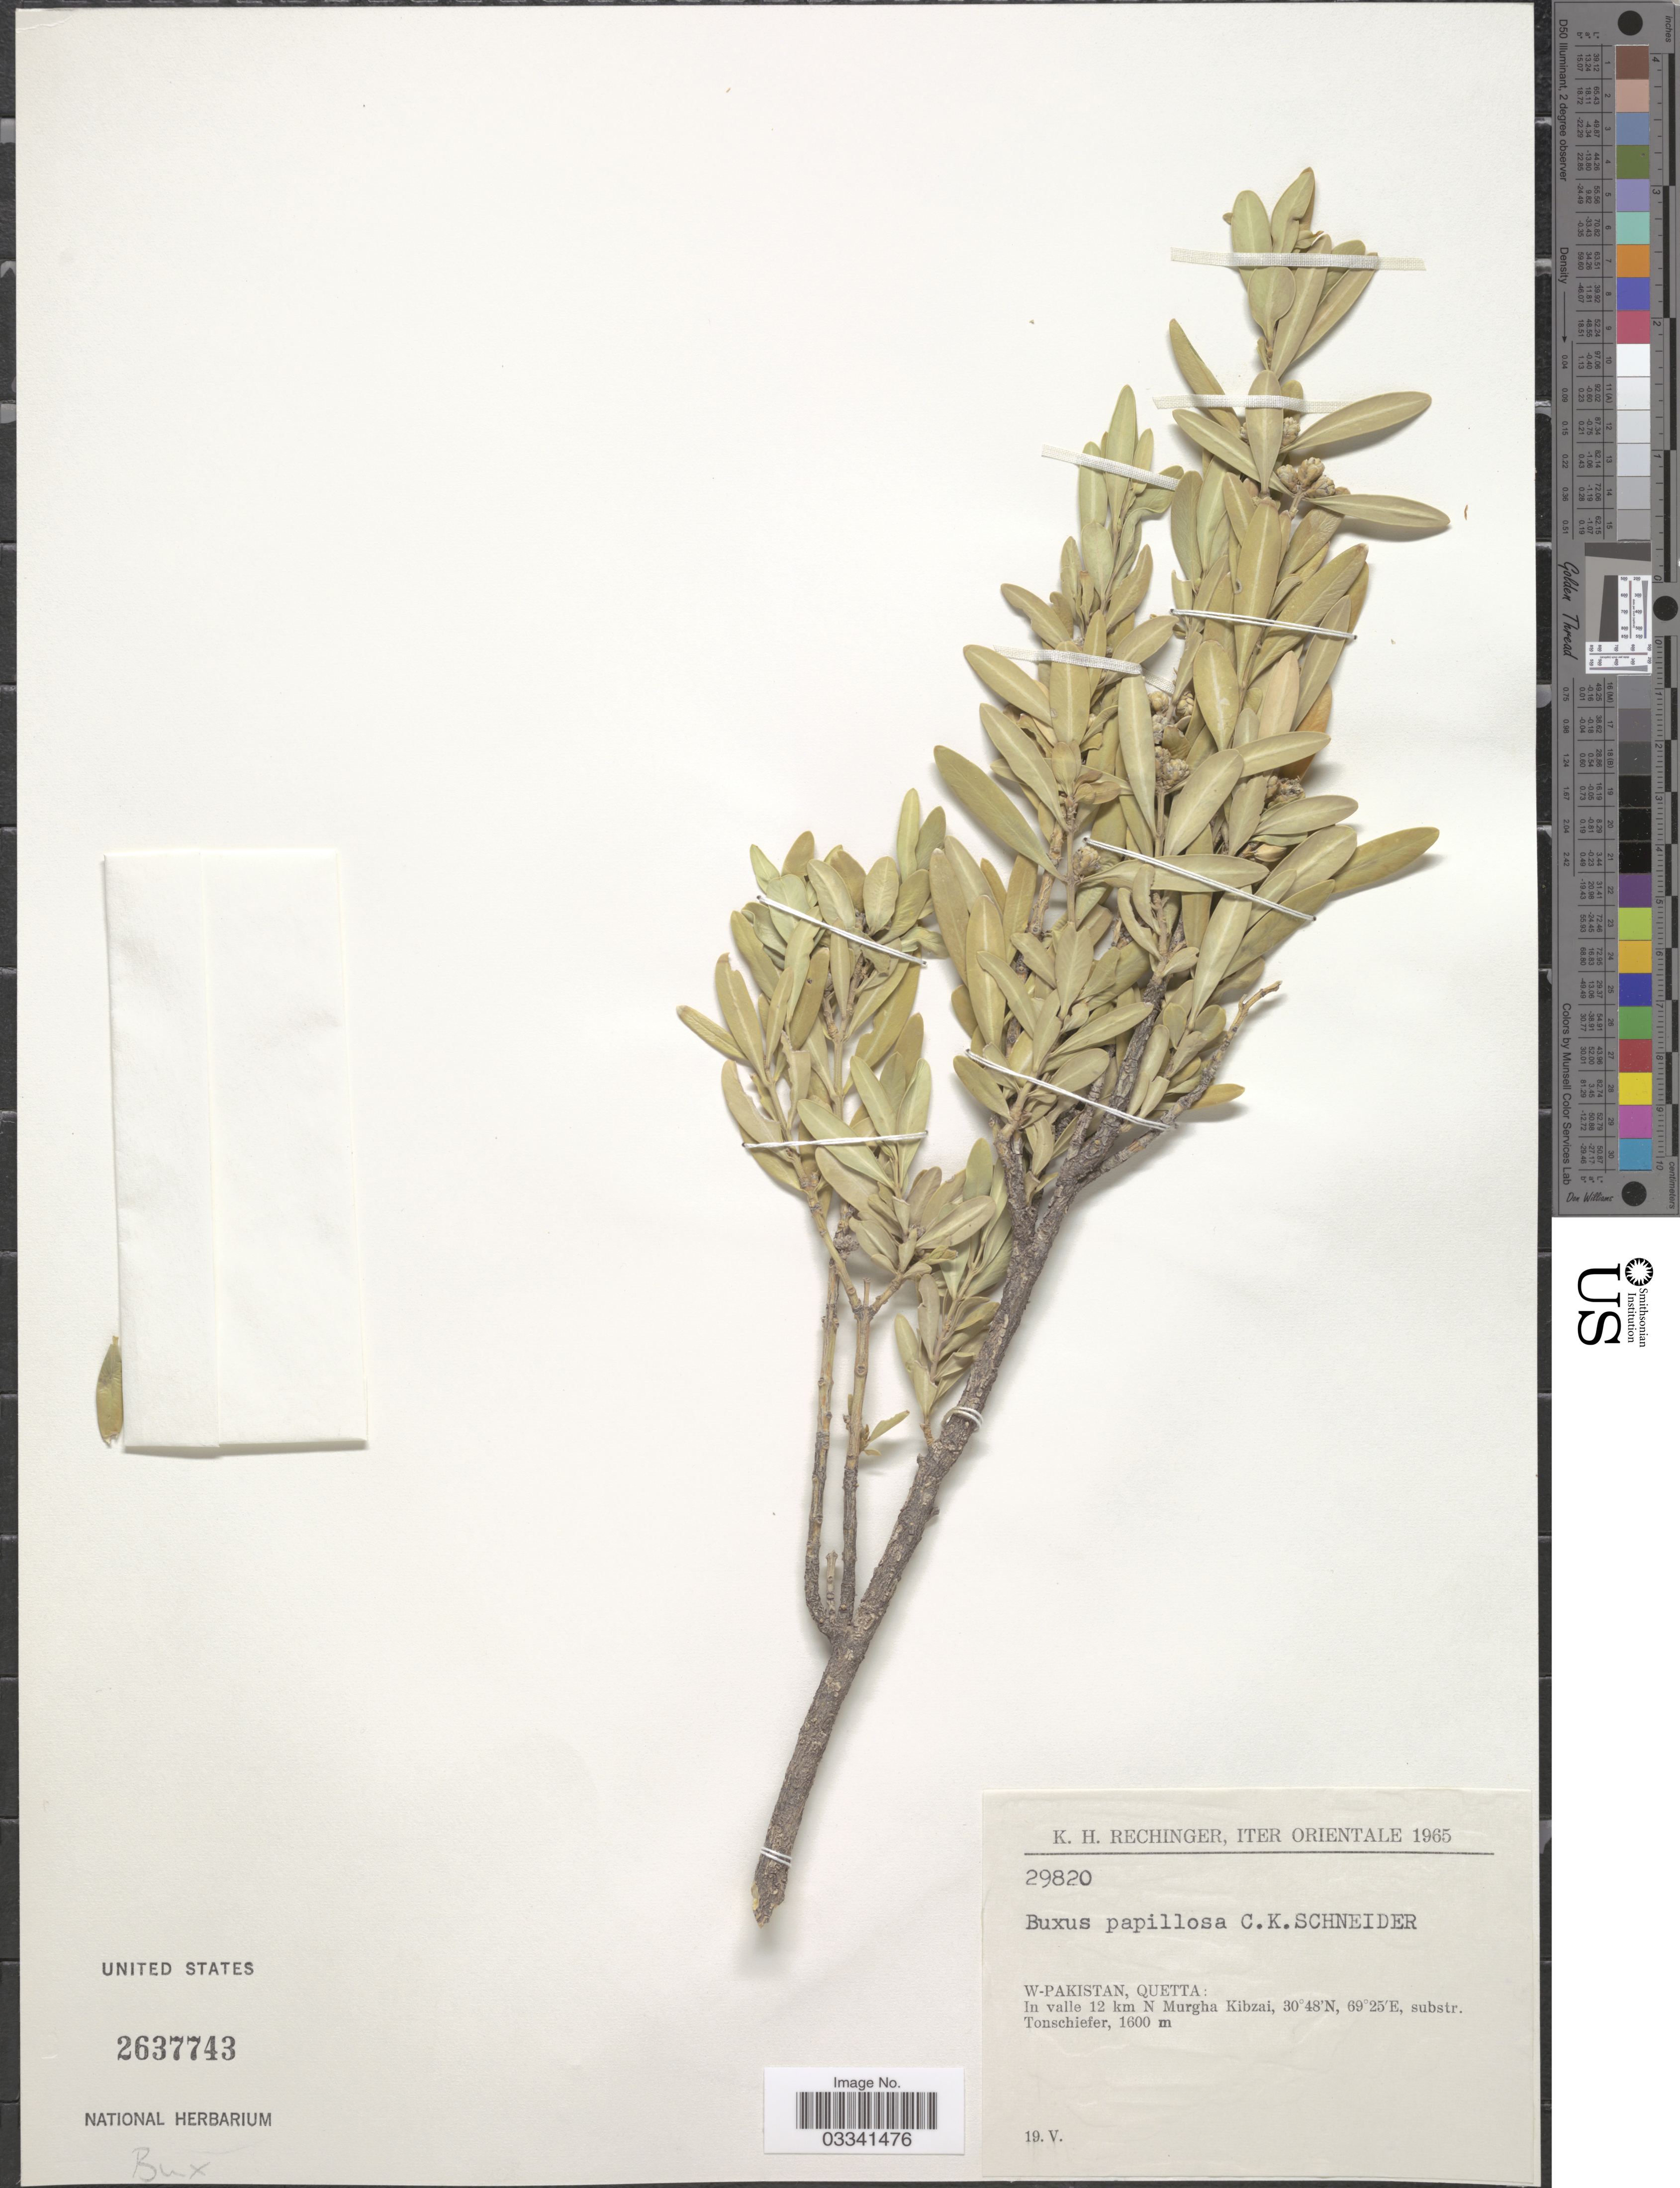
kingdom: Plantae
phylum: Tracheophyta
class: Magnoliopsida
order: Buxales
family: Buxaceae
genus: Buxus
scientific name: Buxus papillosa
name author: C.K. Schneid.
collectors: K. H. Rechinger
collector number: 29820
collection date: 1965-05-19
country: Pakistan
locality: Orientale. W-Pakistan, Quetta: In valle 12 km N Murgha Kibzai.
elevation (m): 1600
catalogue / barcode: US 2637743